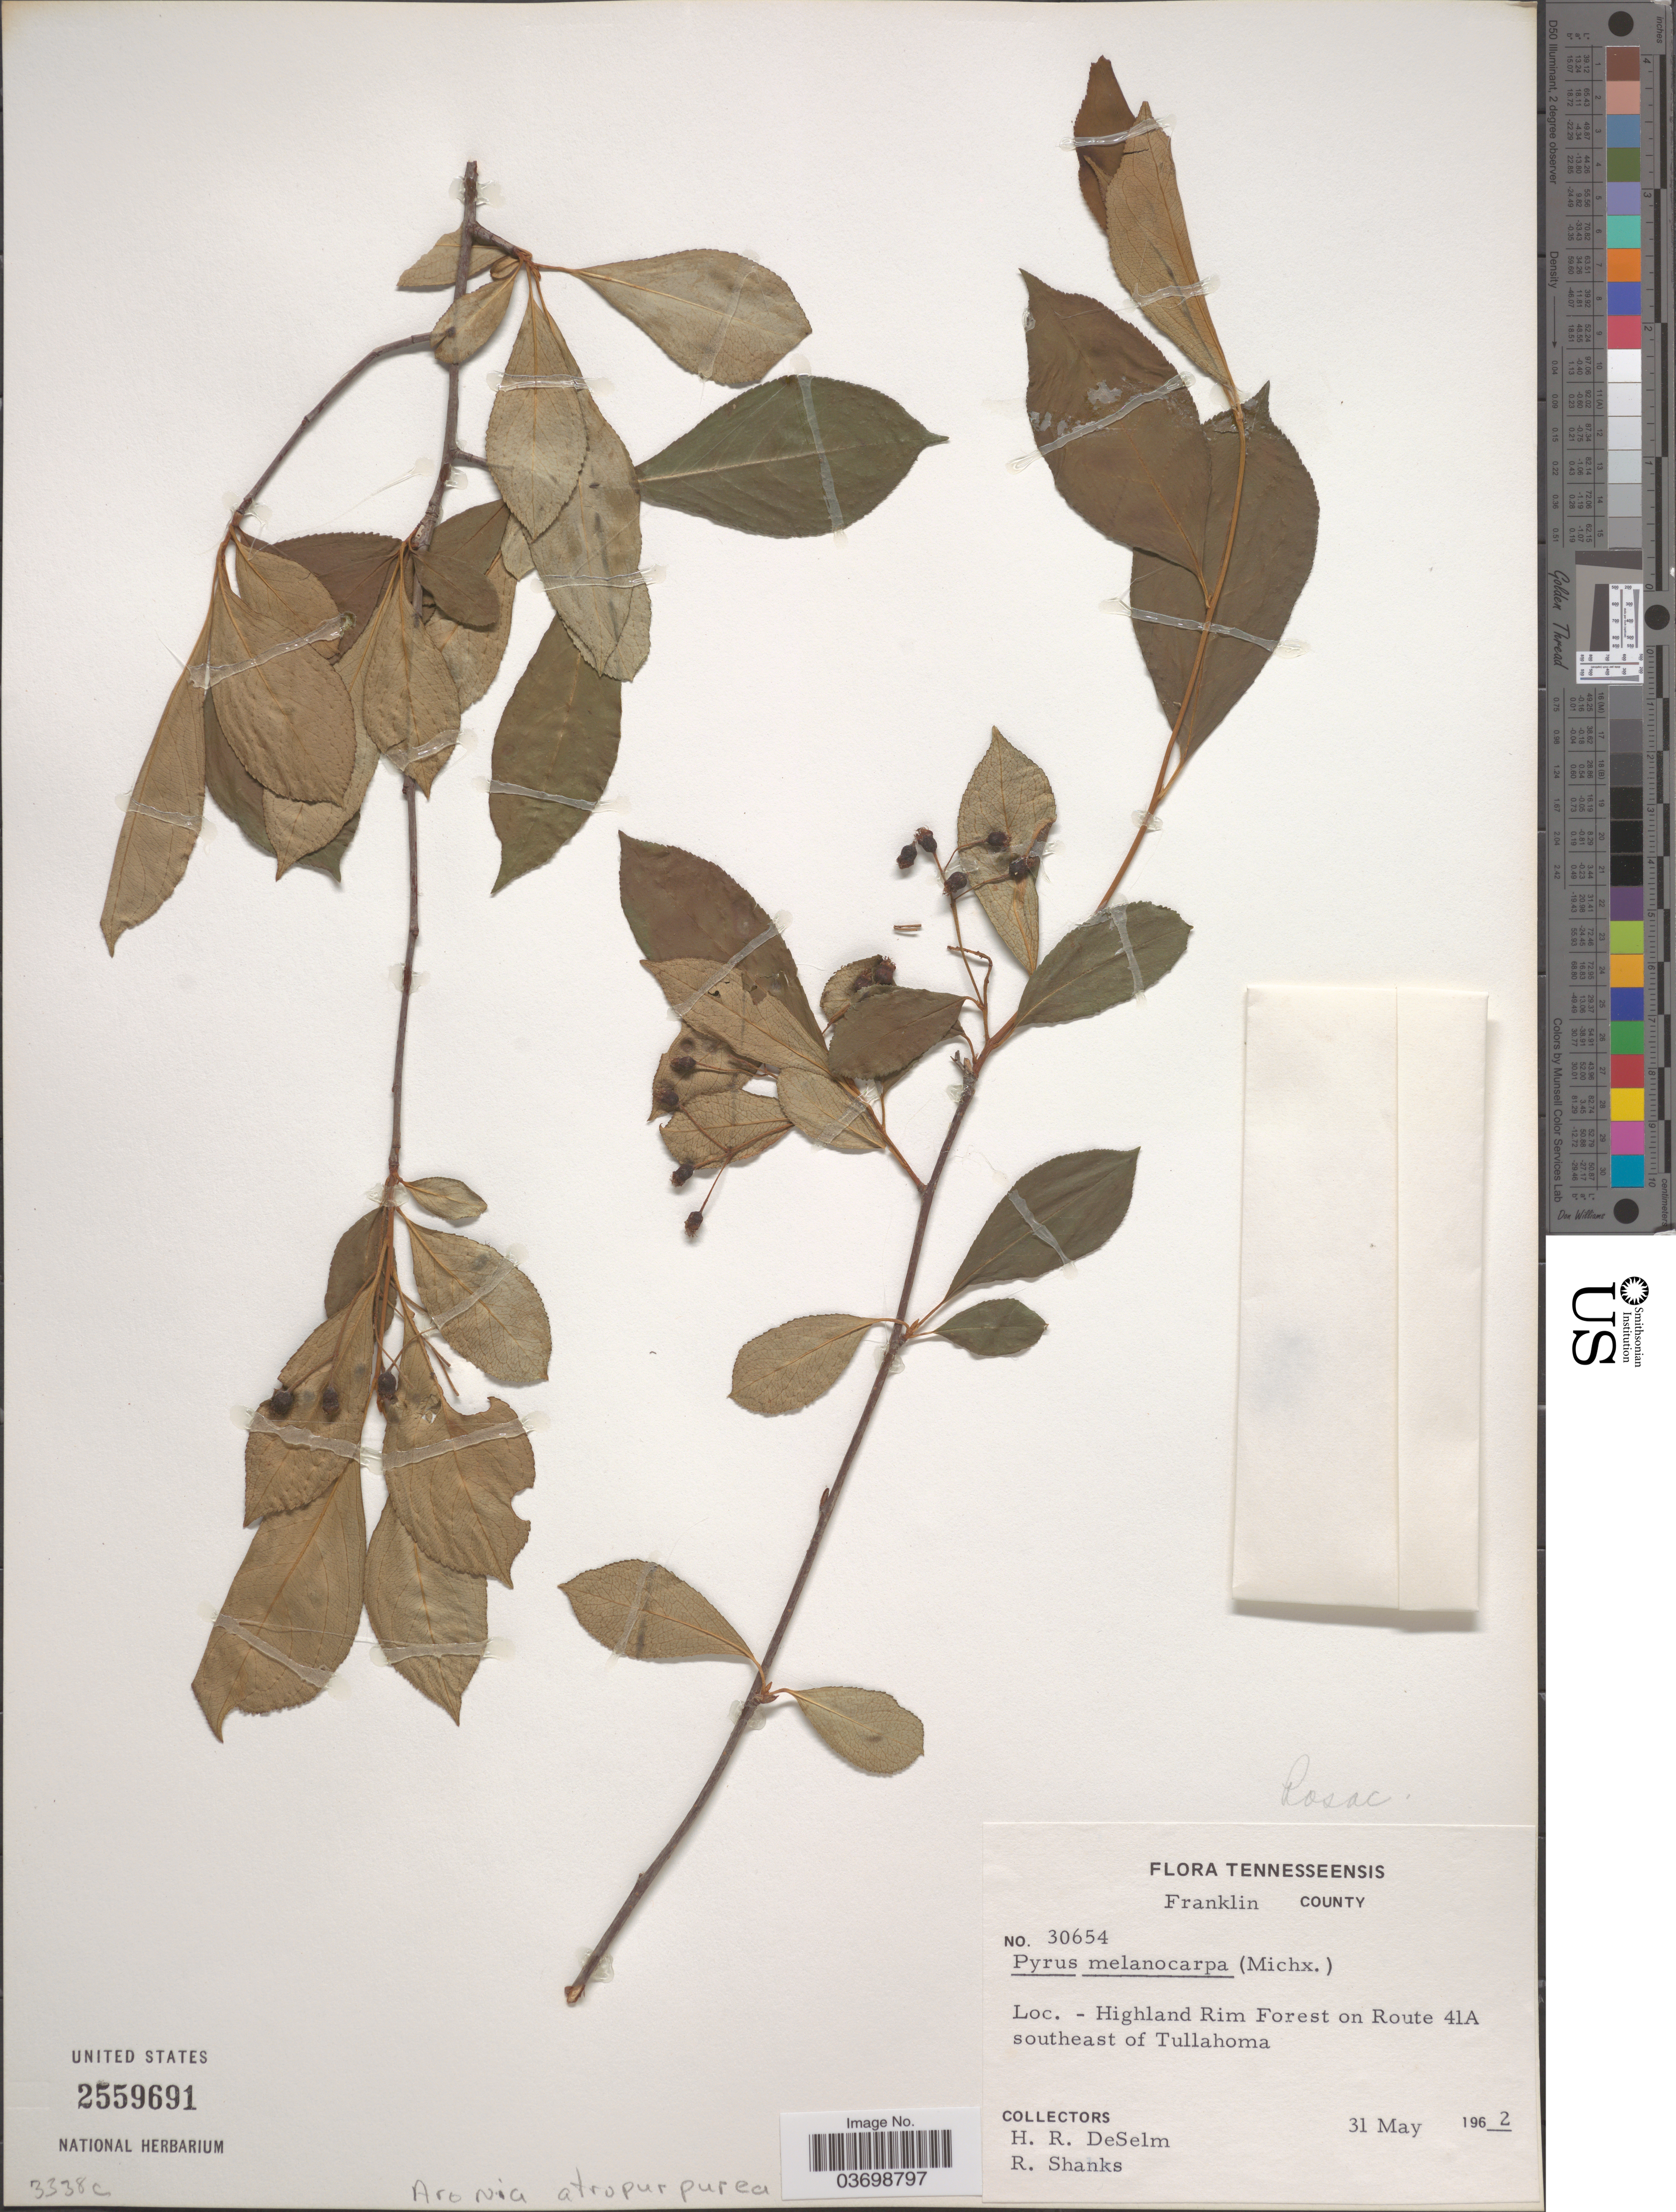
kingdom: Plantae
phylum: Tracheophyta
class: Magnoliopsida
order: Rosales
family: Rosaceae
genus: Aronia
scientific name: Aronia x prunifolia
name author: (Marshall) Rehder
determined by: Strong, M. T., (US), Smithsonian Institution - National Museum of Natural History (UNITED STATES)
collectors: H. De Selm & R. Shanks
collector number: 30654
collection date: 1962-05-31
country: United States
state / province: Tennessee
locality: Franklin County. Highland Rim Forest on Route 41A southeast of Tullahoma.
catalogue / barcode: US 2559691